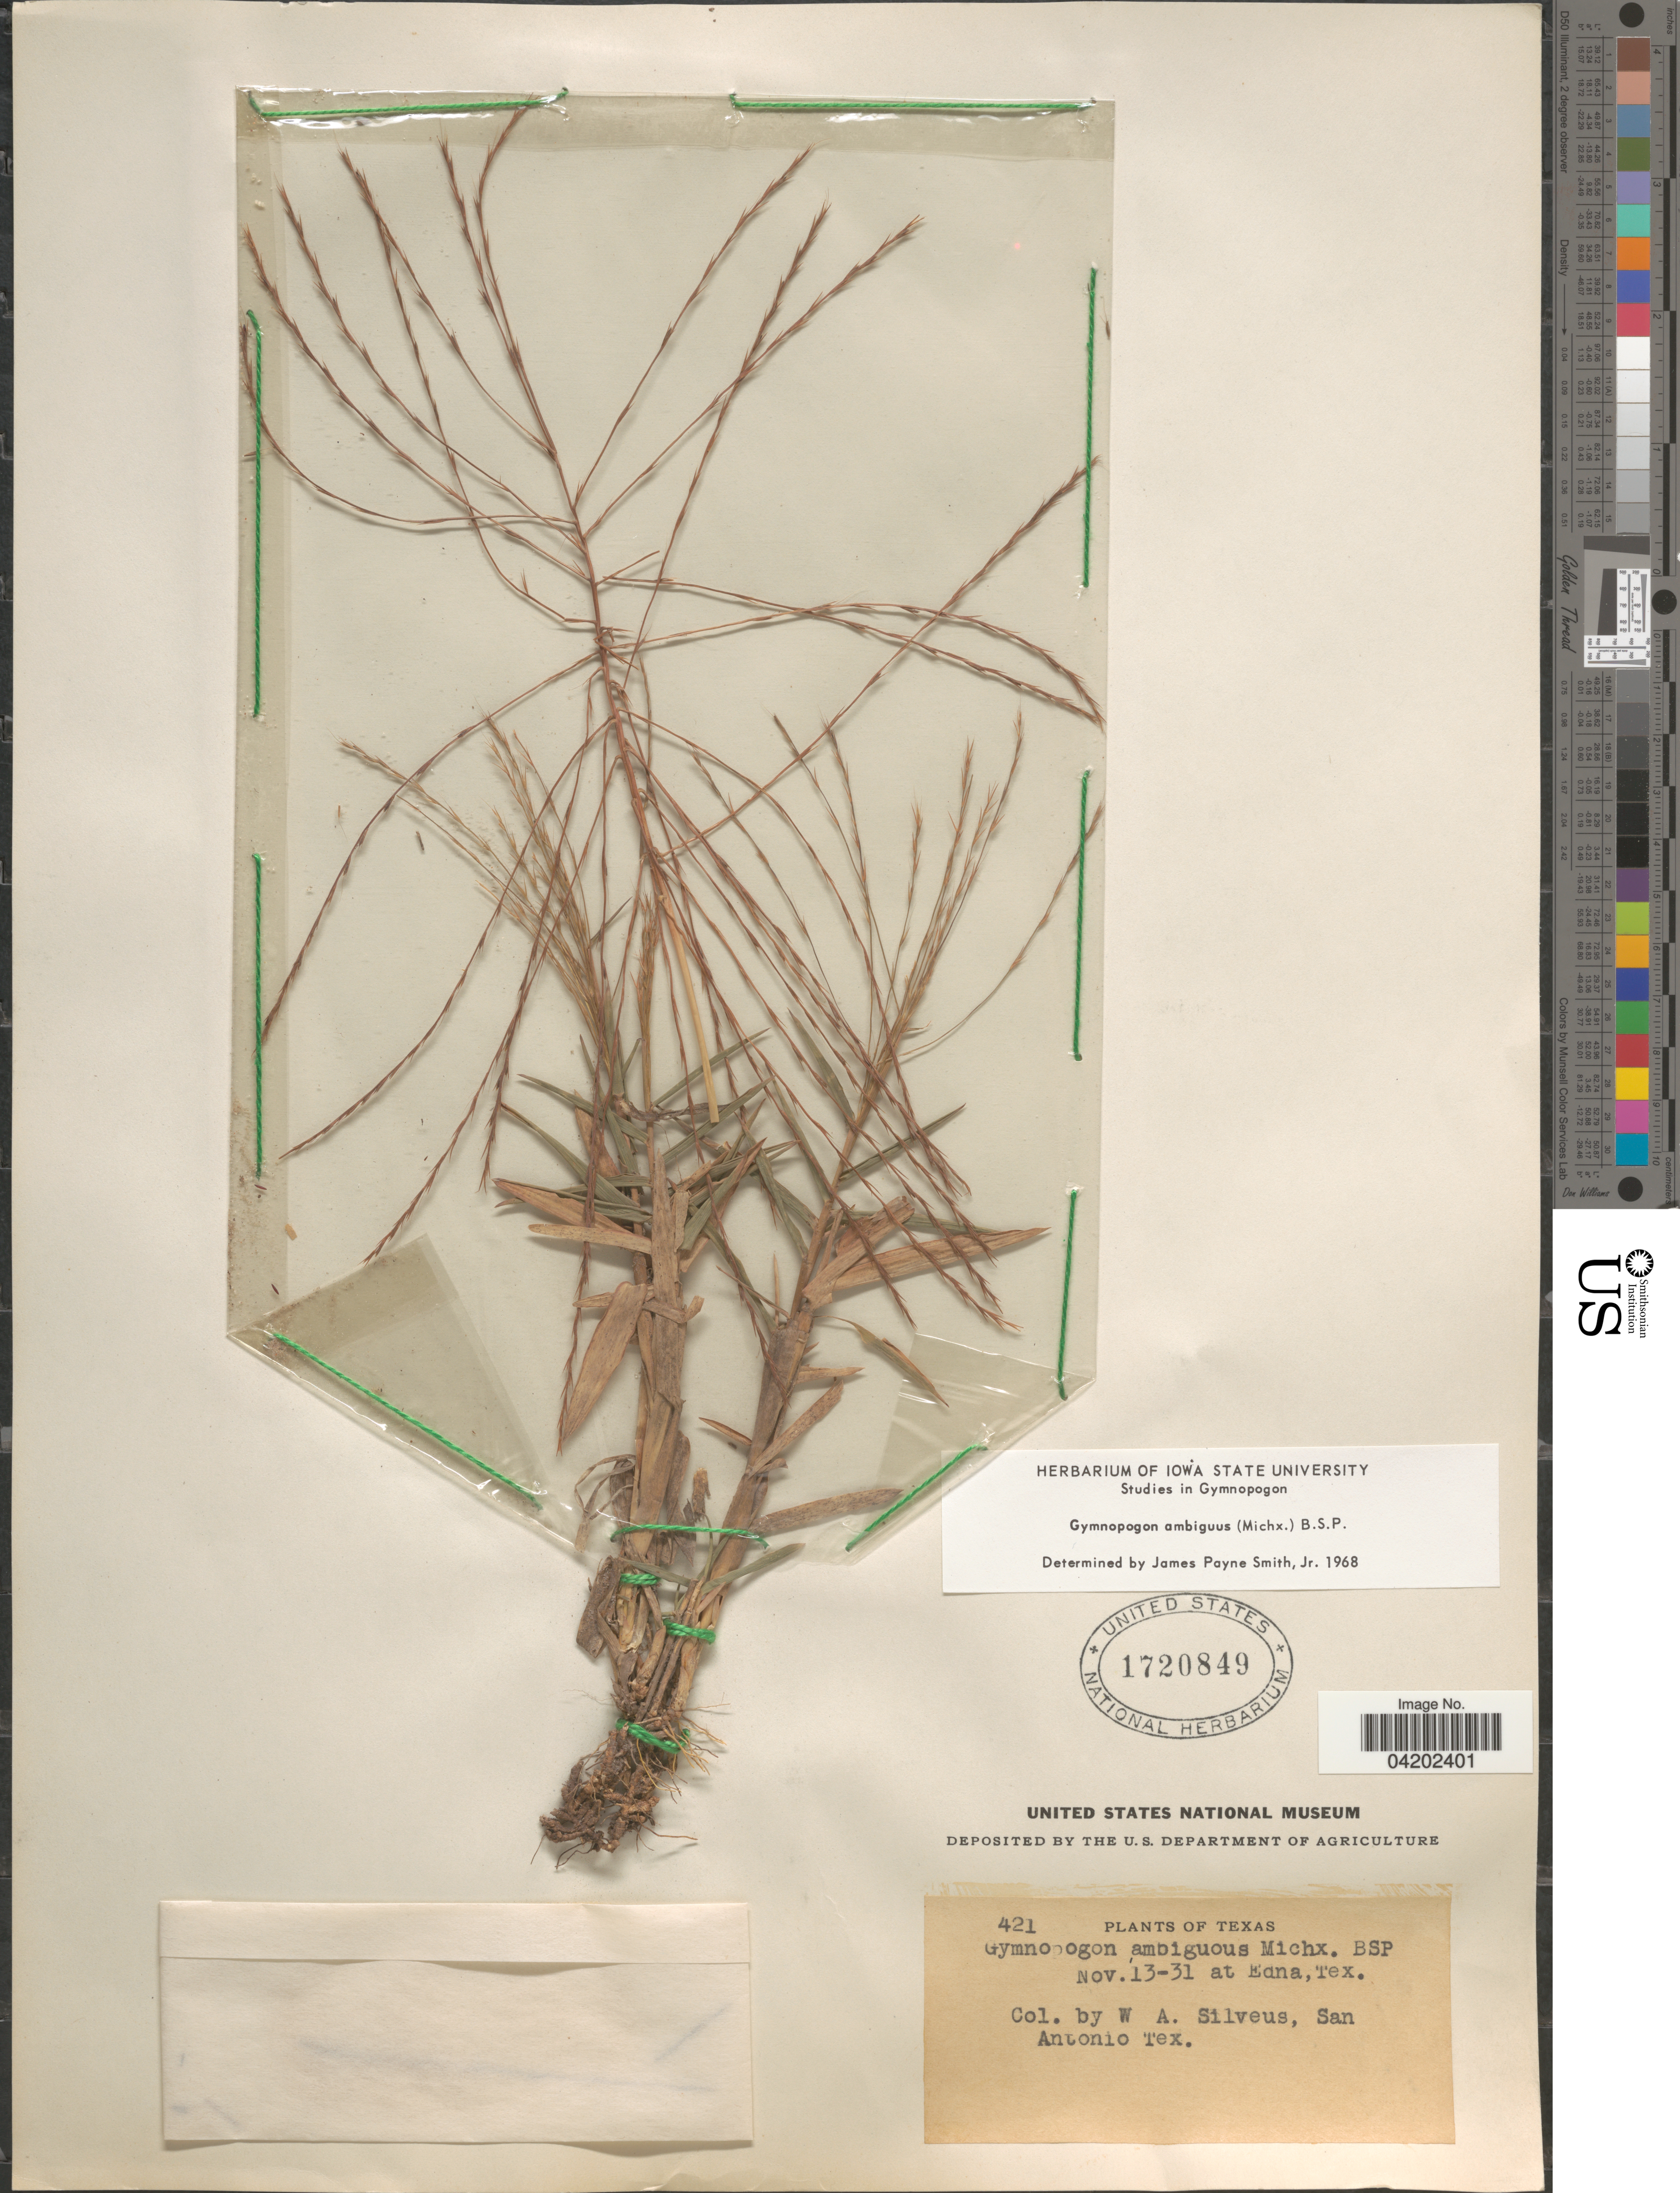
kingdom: Plantae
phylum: Tracheophyta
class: Liliopsida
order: Poales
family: Poaceae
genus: Gymnopogon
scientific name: Gymnopogon ambiguus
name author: (Michx.) Britton, Stearns & Poggenb.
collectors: W. Silveus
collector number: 421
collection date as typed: Transcribed d/m/y: 13/11/31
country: United States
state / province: Texas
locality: Edna.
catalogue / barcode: US 1720849